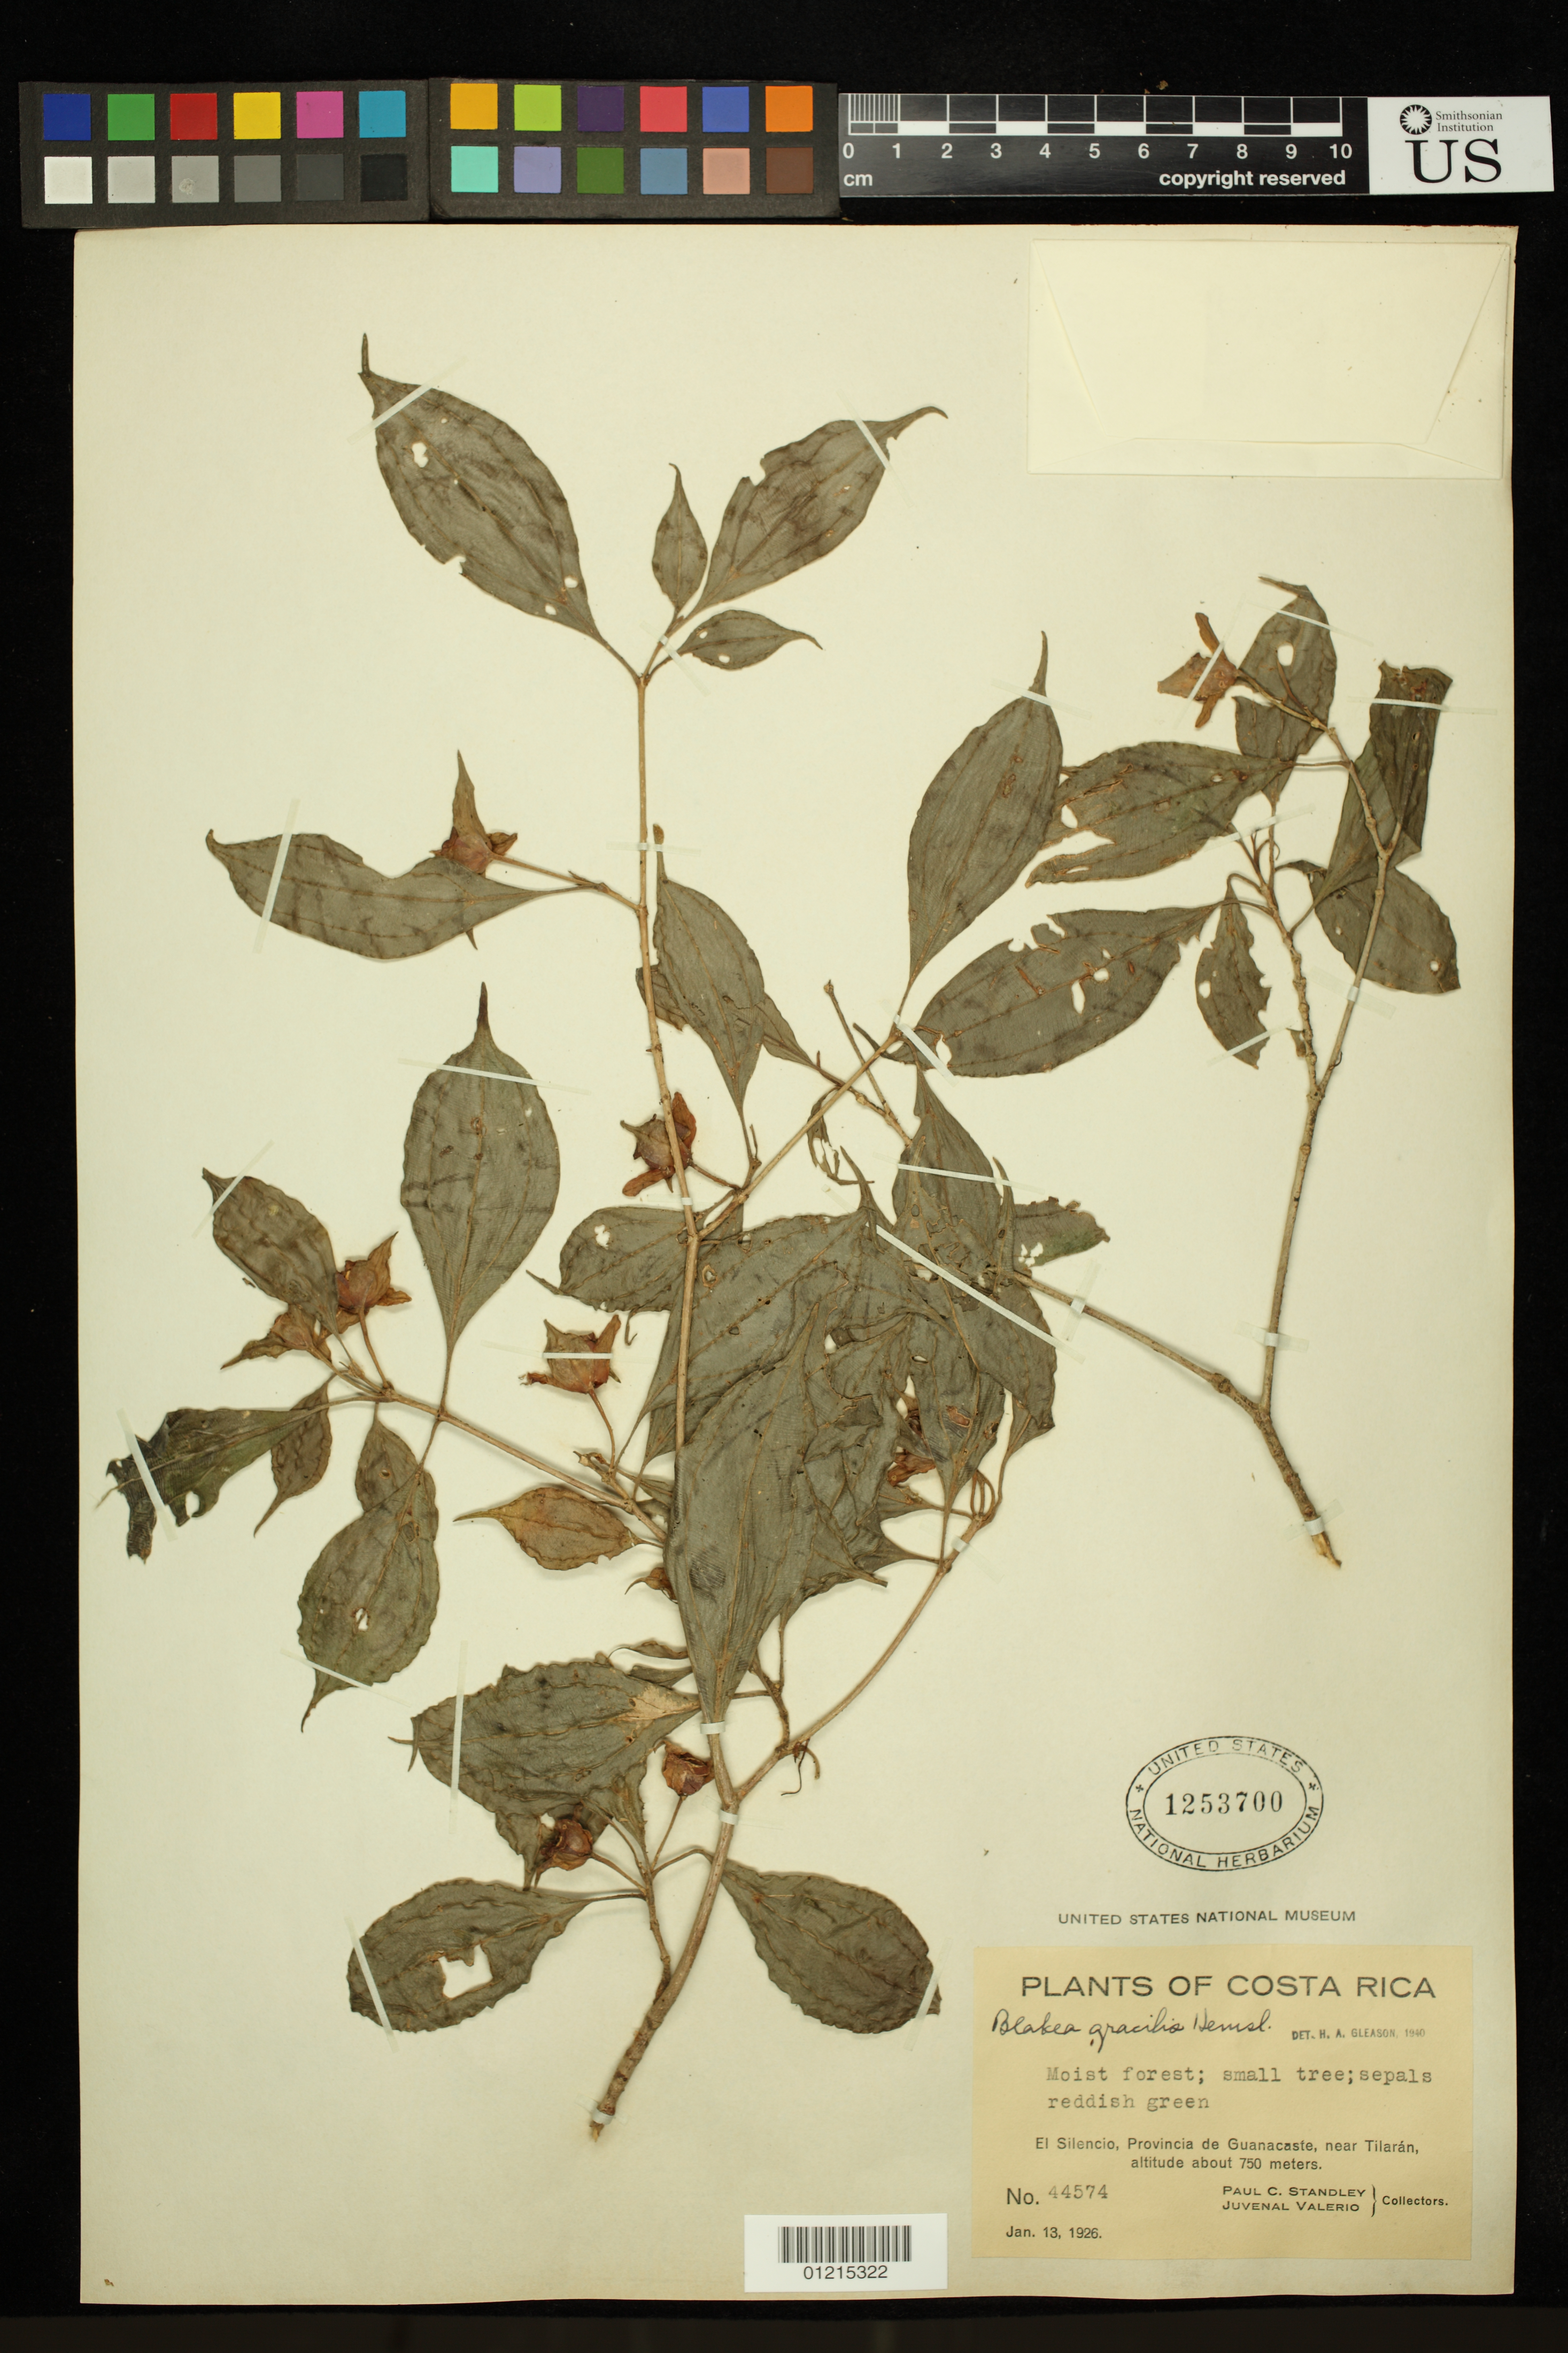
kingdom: Plantae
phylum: Tracheophyta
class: Magnoliopsida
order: Myrtales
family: Melastomataceae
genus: Blakea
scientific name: Blakea gracilis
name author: Hemsl.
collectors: P. C. Standley & J. Valerio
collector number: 44574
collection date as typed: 13 Jan 1926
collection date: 1926-01-13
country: Costa Rica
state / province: Guanacaste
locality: El Silencio, Provincia de Guanacaste, near Tilarán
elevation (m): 750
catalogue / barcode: US 1253700